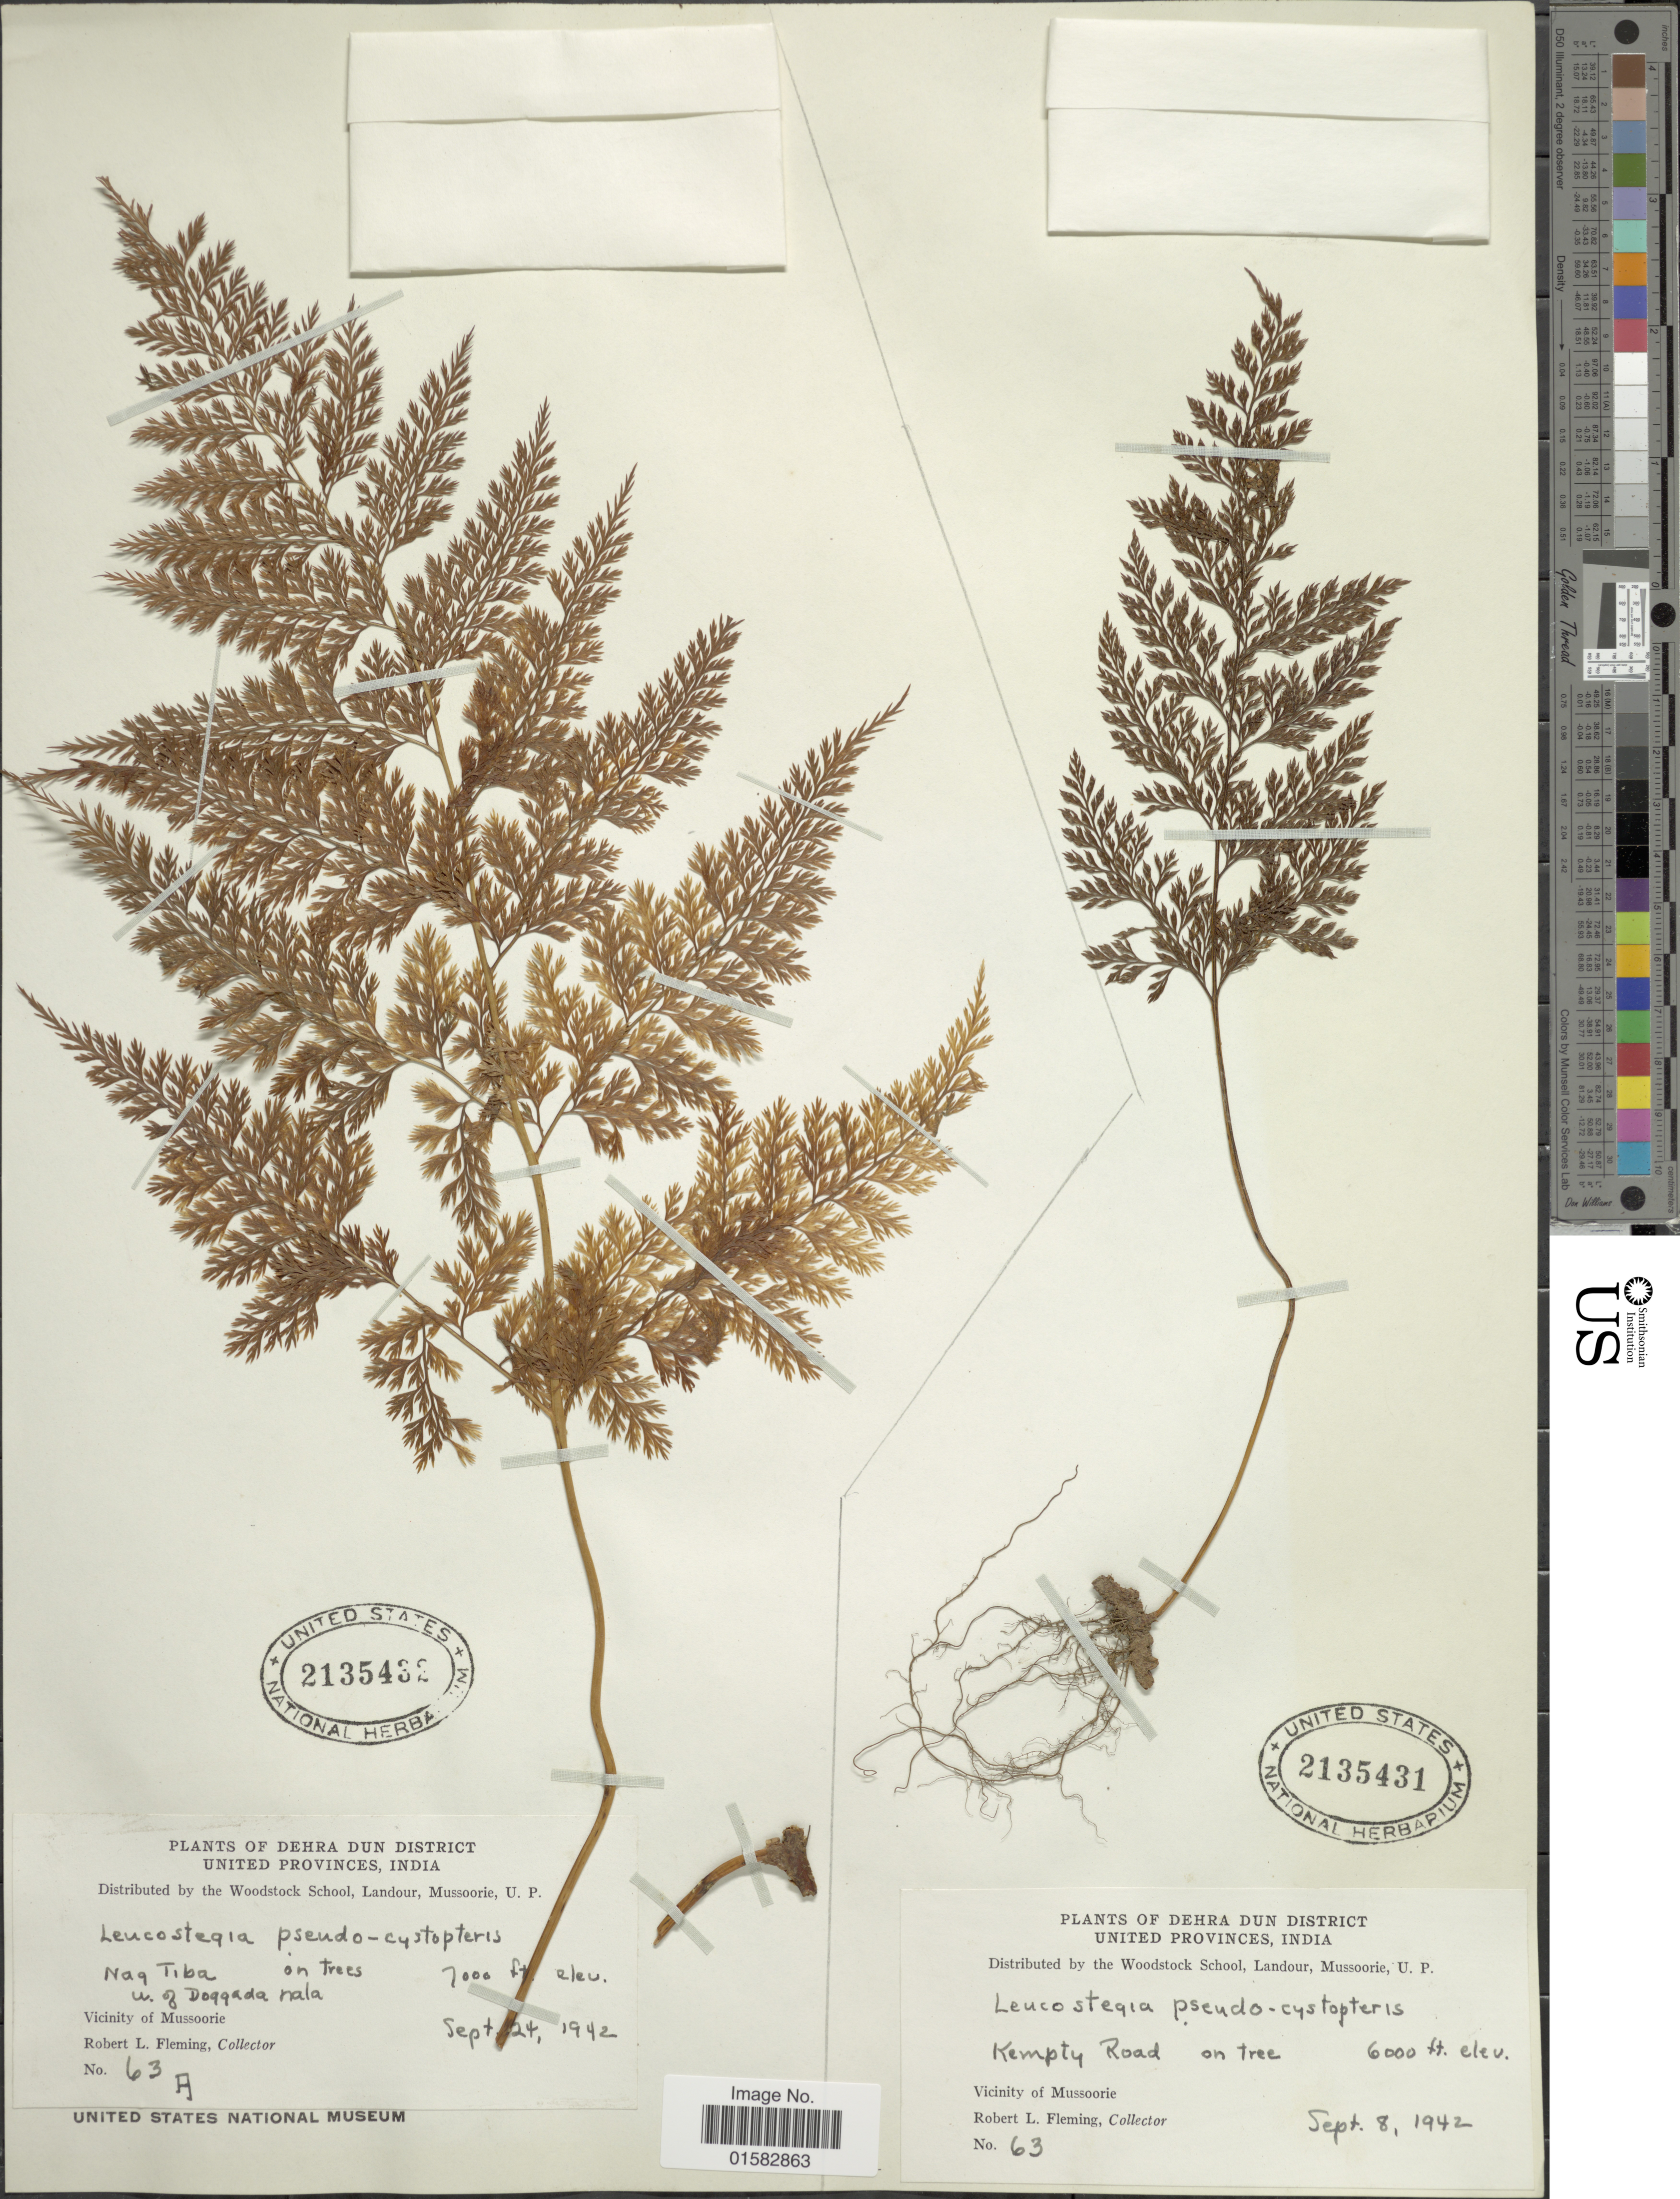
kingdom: Plantae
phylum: Tracheophyta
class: Polypodiopsida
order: Polypodiales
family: Davalliaceae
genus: Davallia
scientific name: Davallia pulchra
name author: D. Don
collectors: R. Fleming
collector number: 63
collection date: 1942-09-08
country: India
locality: Dehra Dun District, United Provinces, Kempty Road, Vicinity of Mussoorie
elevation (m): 1829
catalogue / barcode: US 2135431